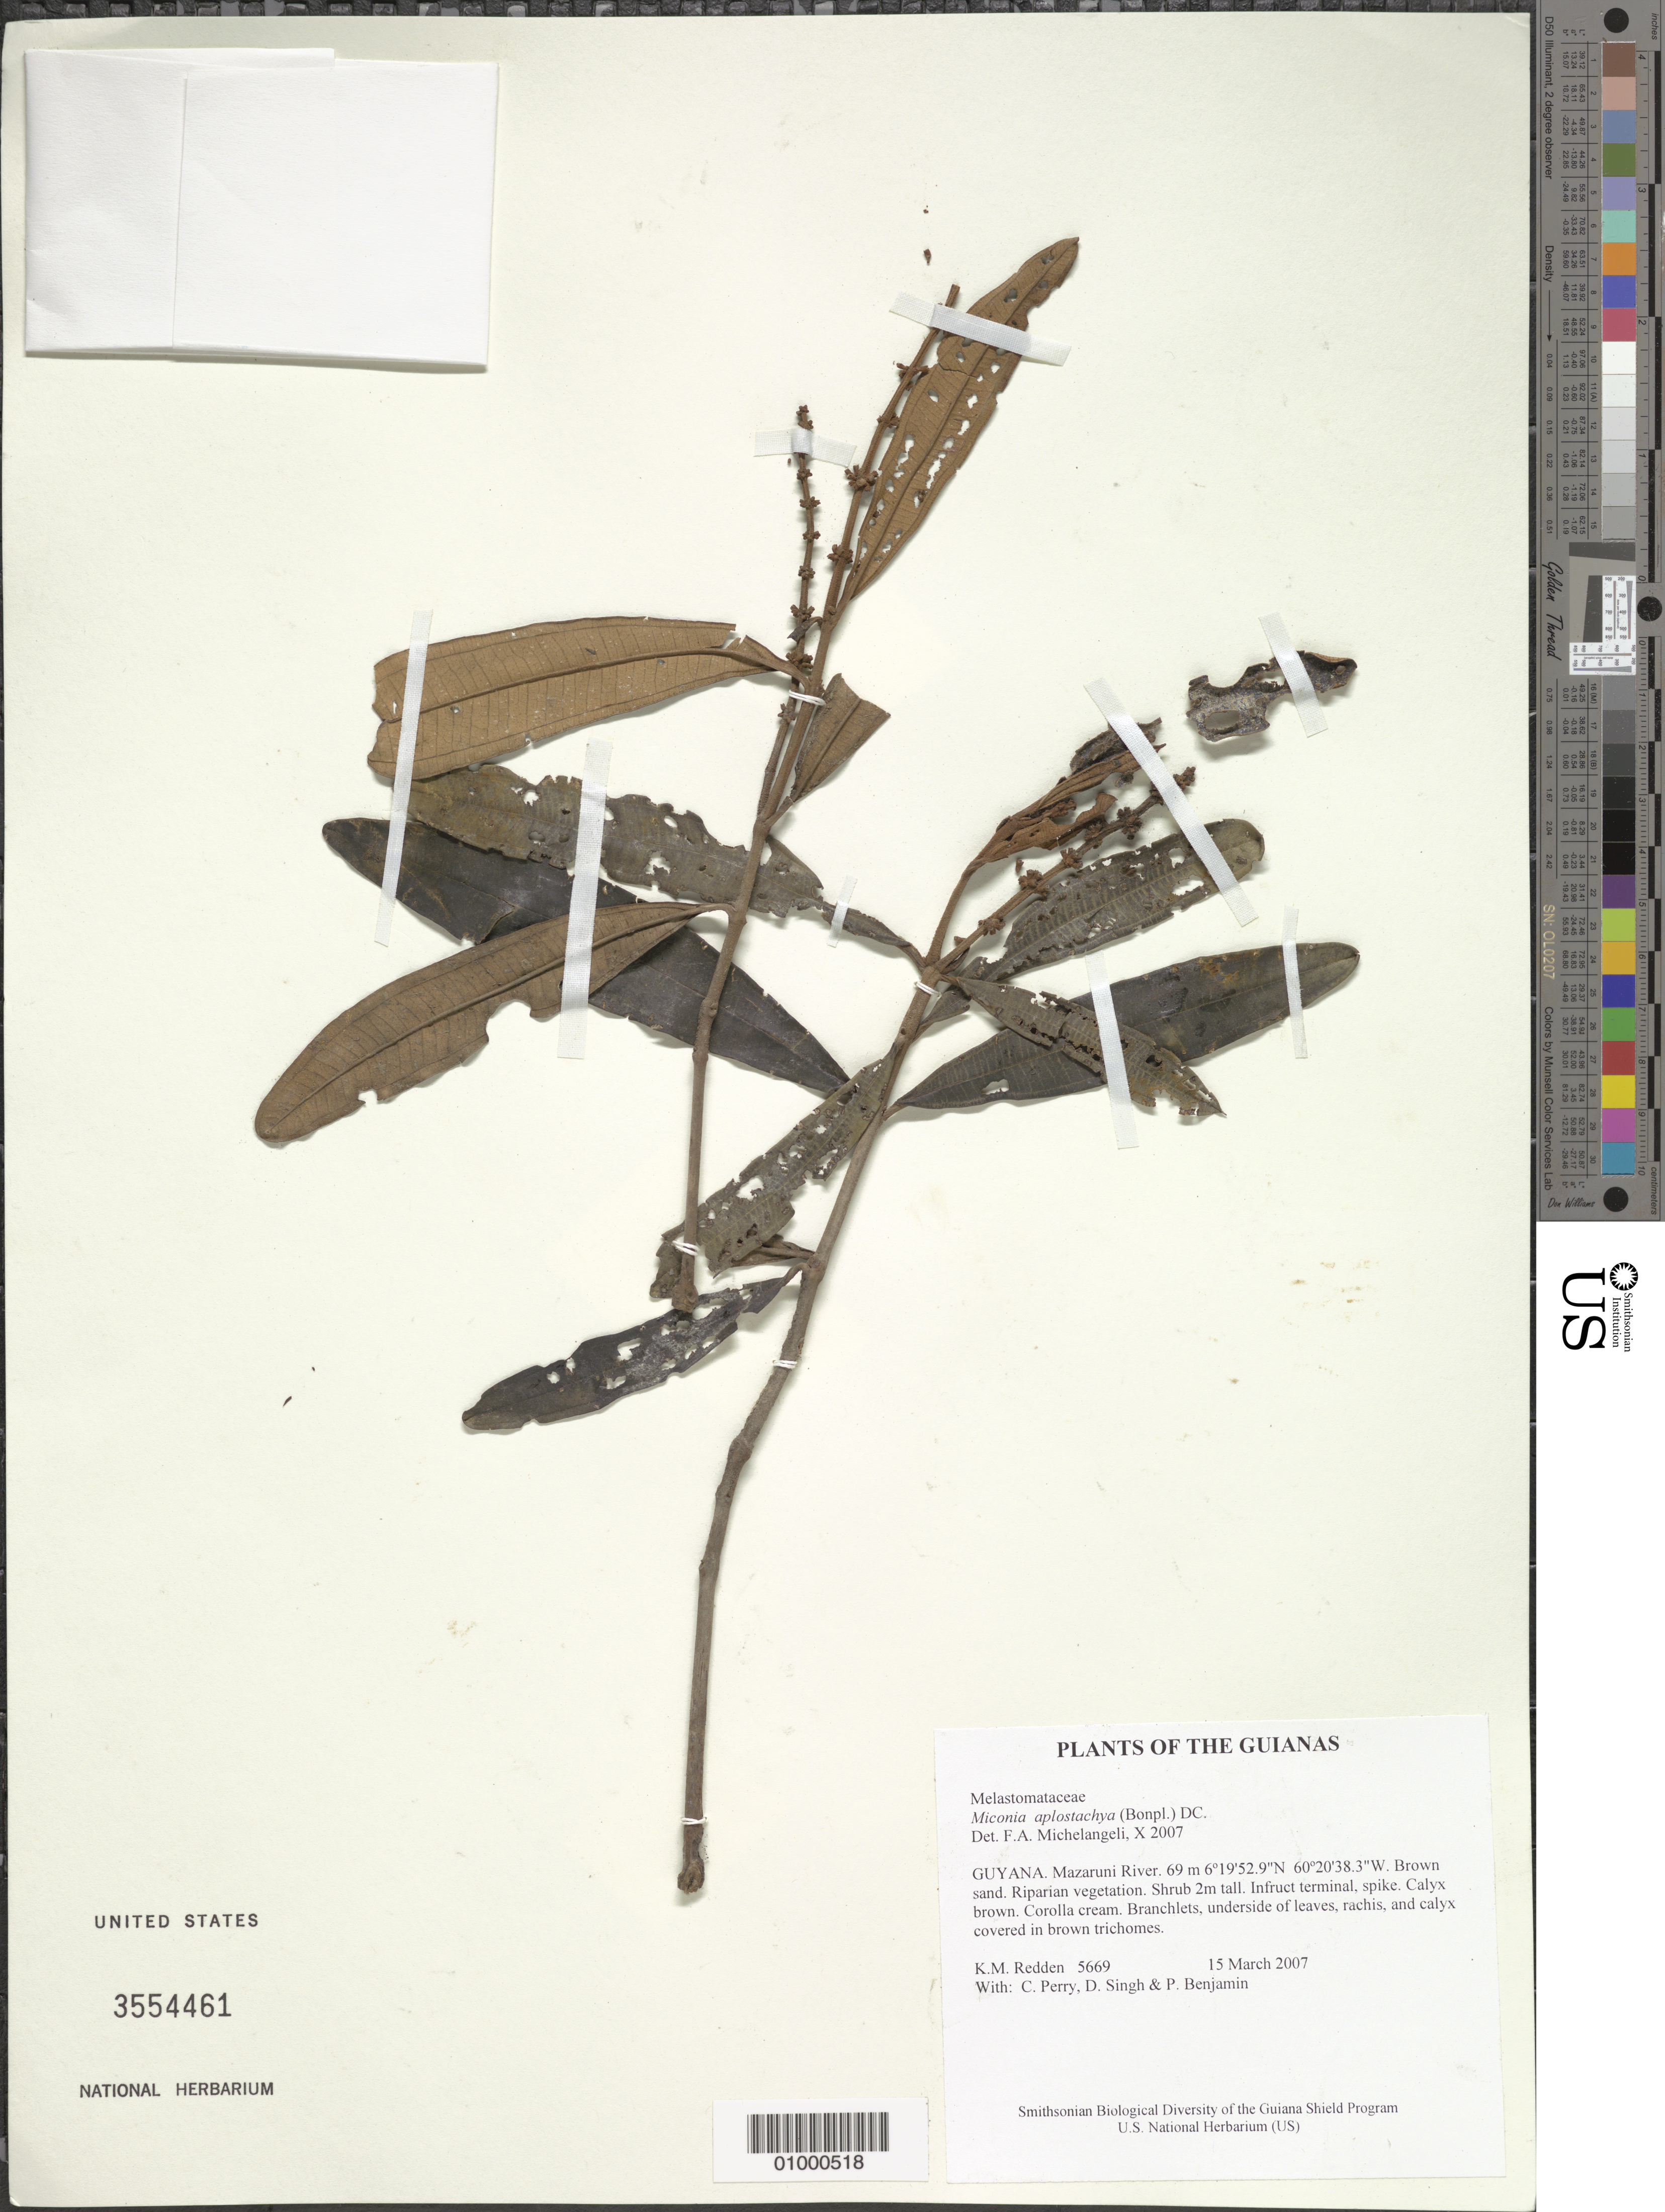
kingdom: Plantae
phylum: Tracheophyta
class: Magnoliopsida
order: Myrtales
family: Melastomataceae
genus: Miconia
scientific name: Miconia aplostachya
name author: (Bonpl.) DC.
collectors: K. M. Redden, C. Perry, D. Singh & P. Benjamin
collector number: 5669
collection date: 2007-03-15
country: Guyana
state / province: Cuyuni-Mazaruni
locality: Mazaruni River.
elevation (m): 69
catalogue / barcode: US 3554461